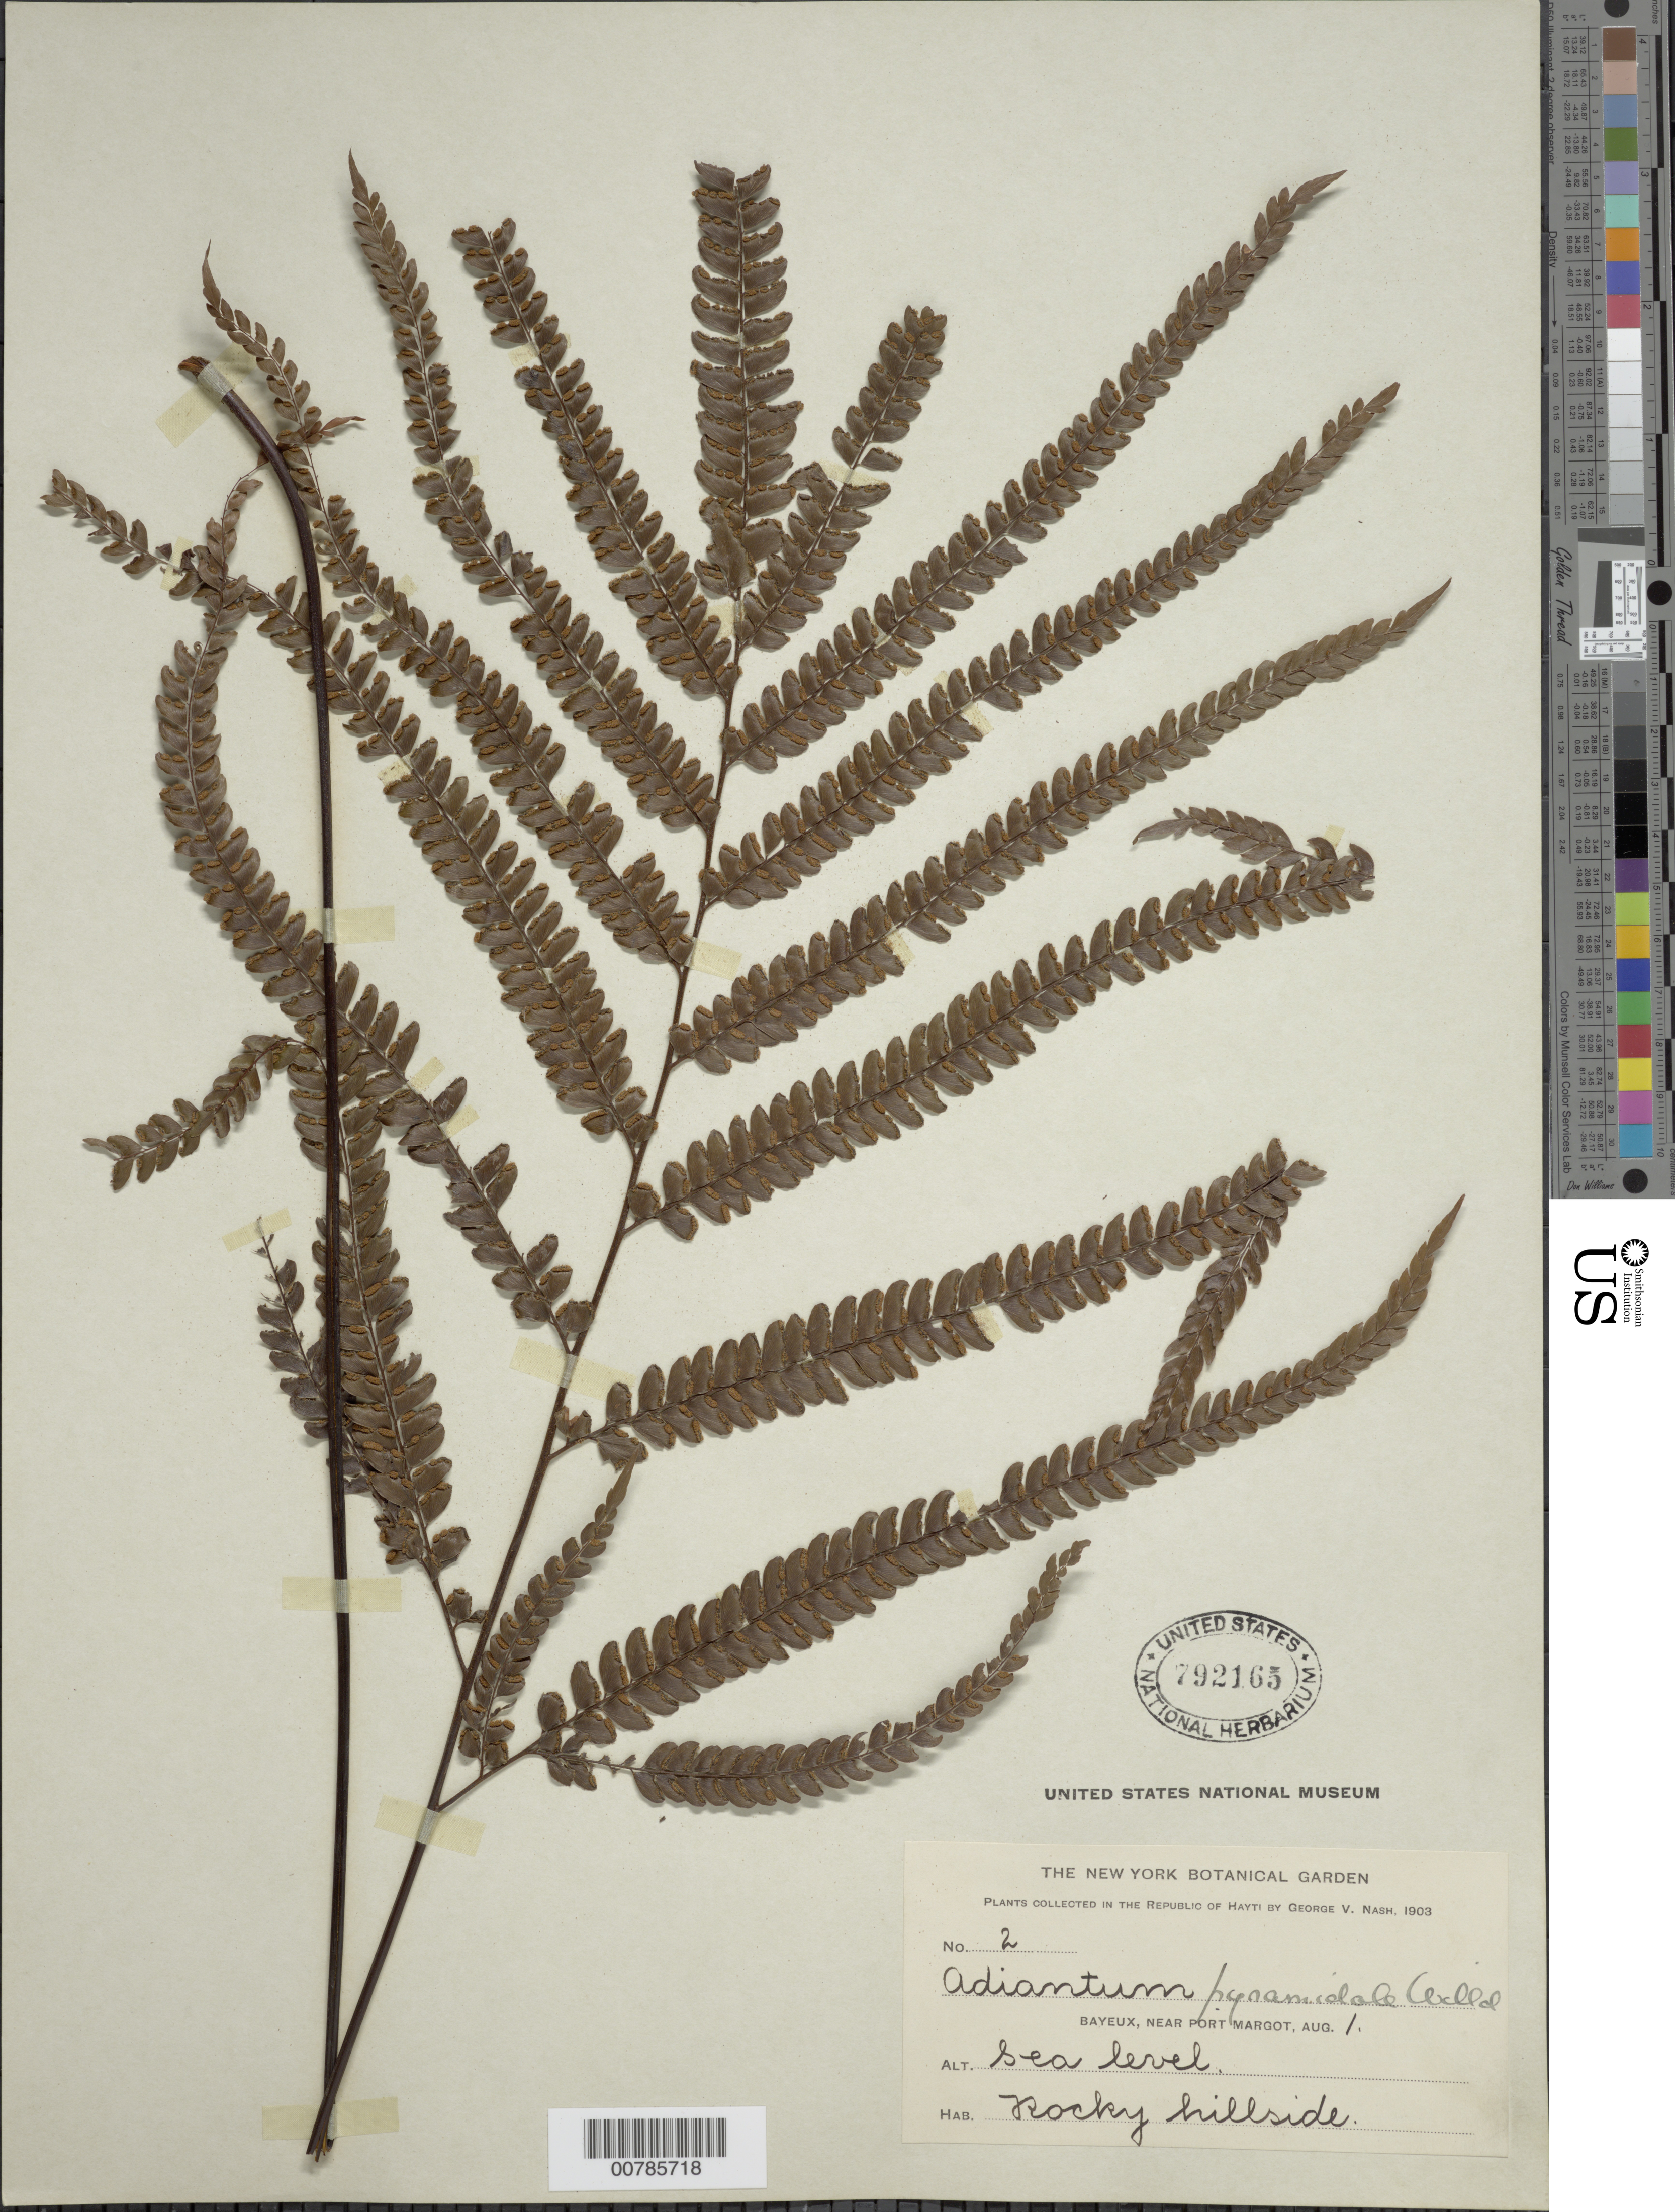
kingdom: Plantae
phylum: Tracheophyta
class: Polypodiopsida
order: Polypodiales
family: Pteridaceae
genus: Adiantum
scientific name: Adiantum pyramidale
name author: (L.) Willd.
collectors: G. V. Nash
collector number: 2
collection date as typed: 01 Aug 1903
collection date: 1903-08-01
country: Haiti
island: Hispaniola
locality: Bayeux, near Port Margot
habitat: Rocky hillside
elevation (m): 0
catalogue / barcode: US 792165